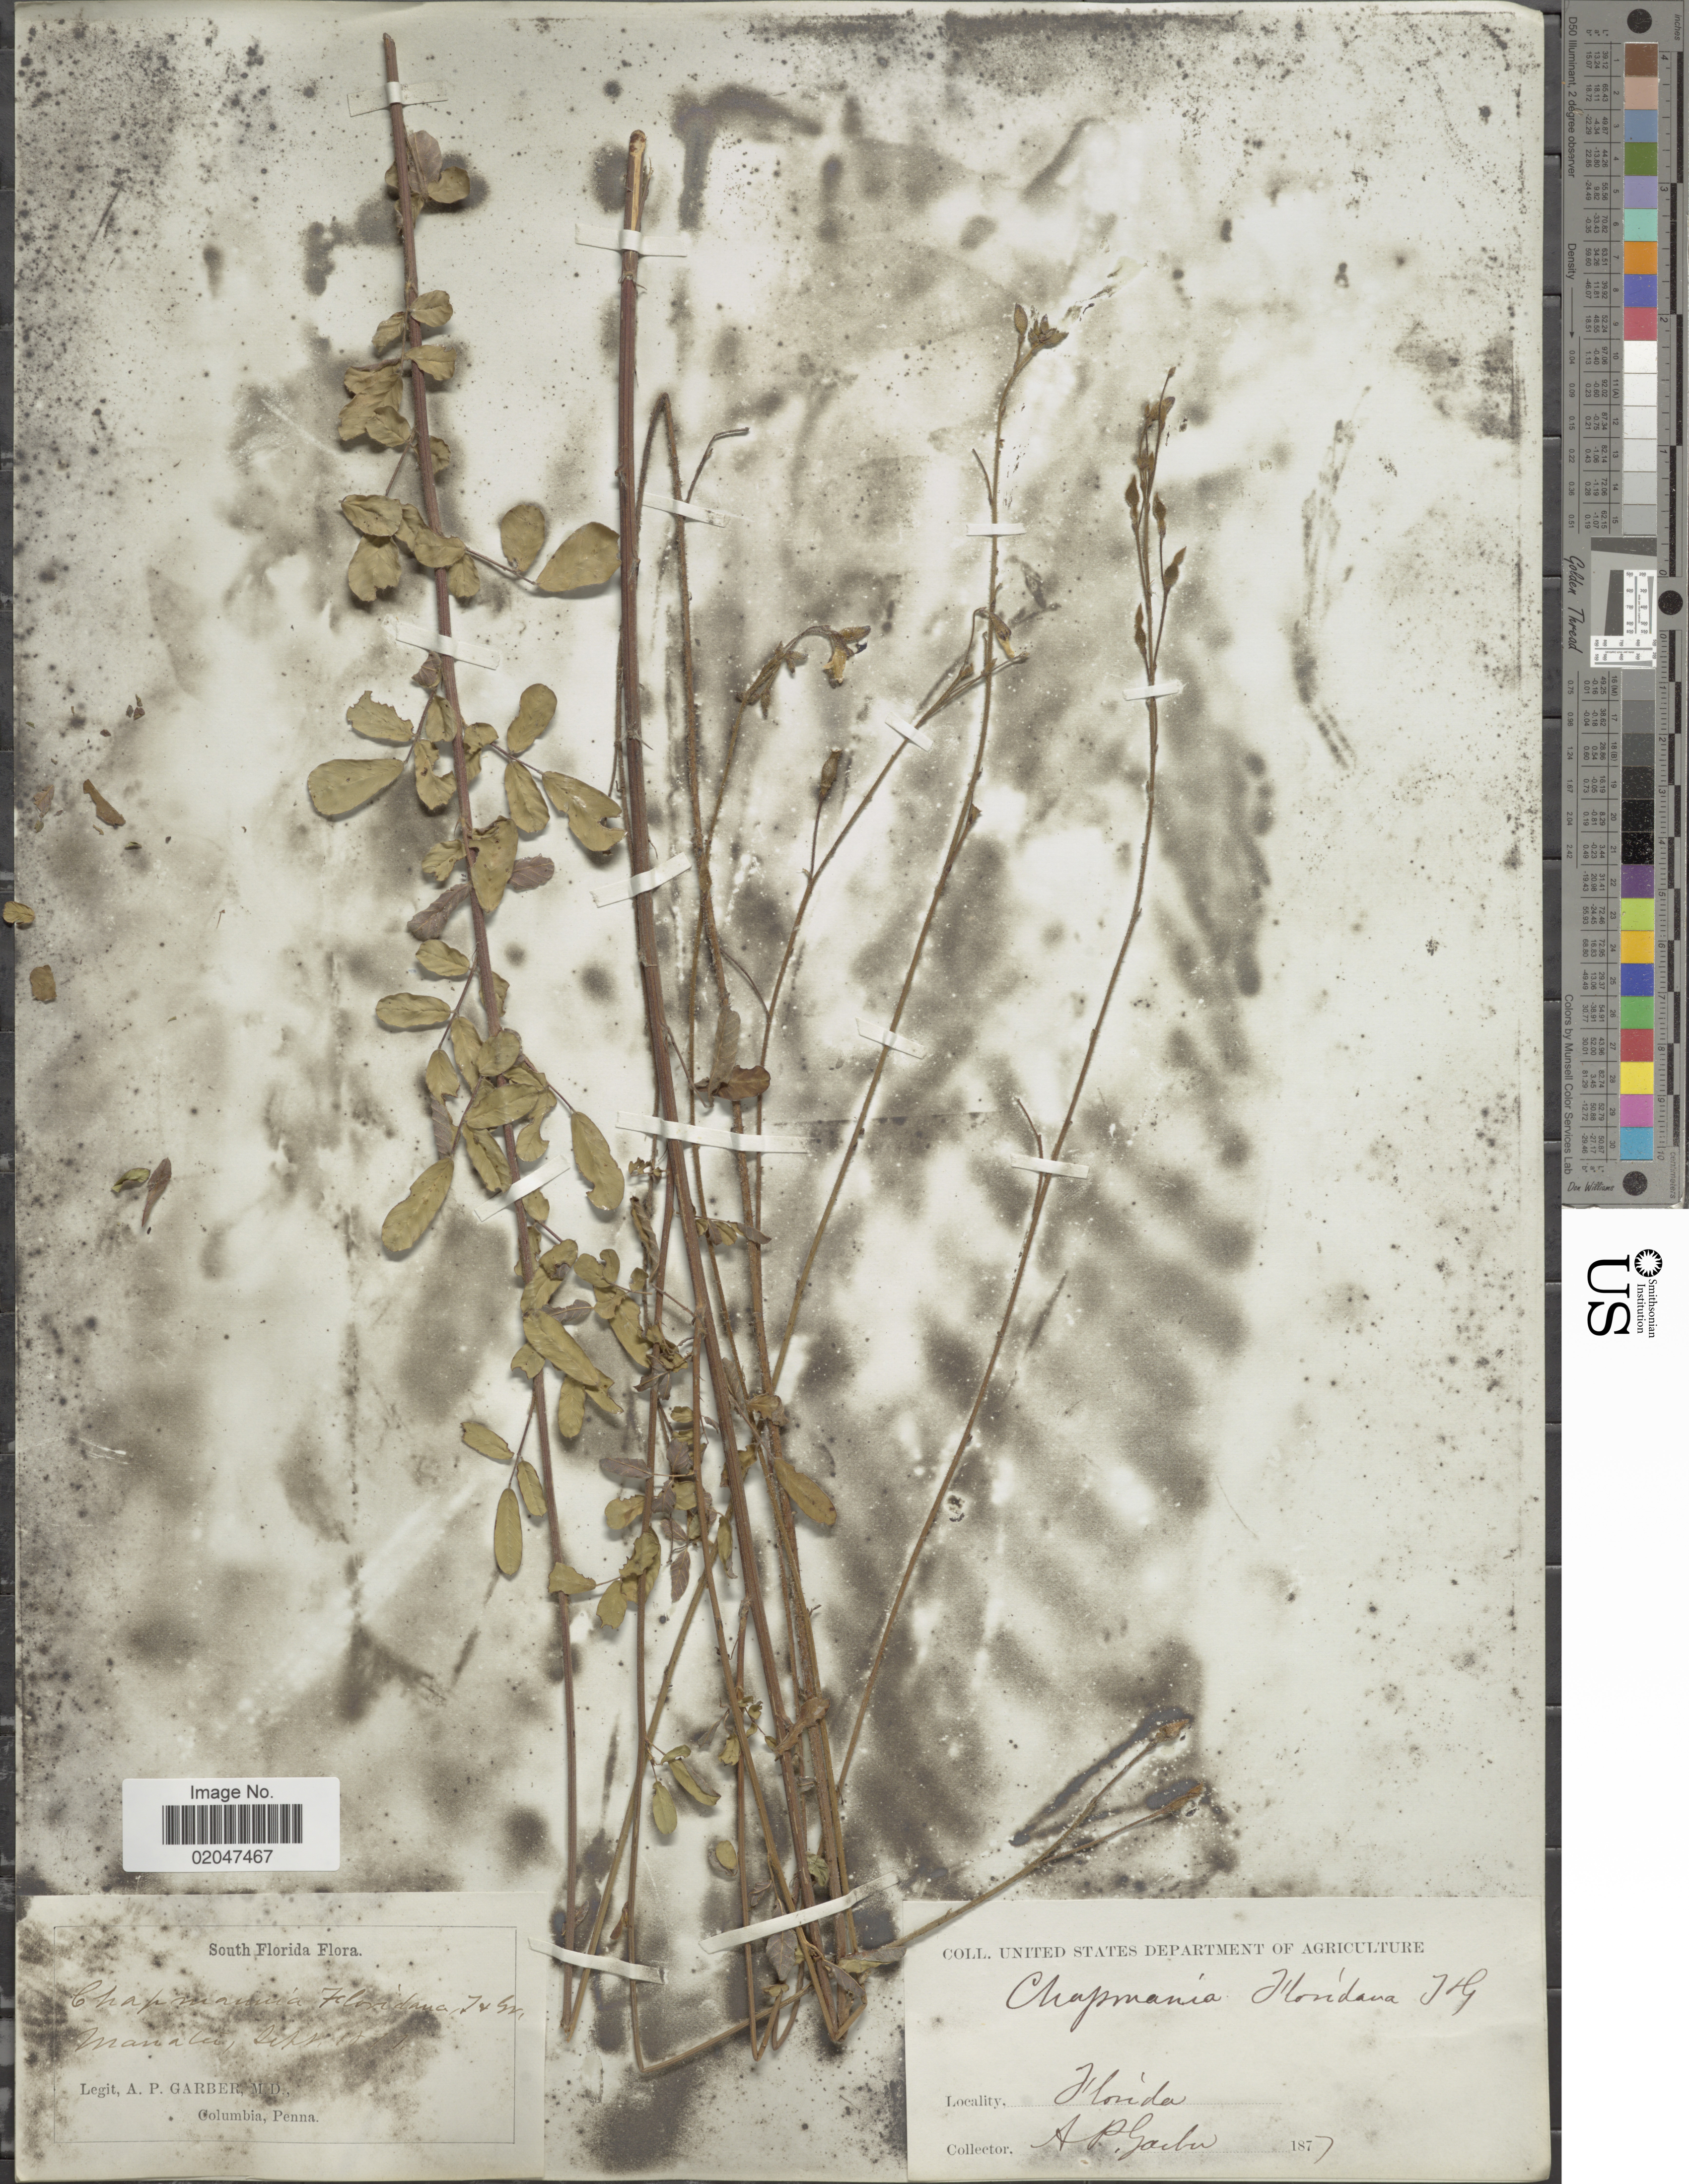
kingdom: Plantae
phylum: Tracheophyta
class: Magnoliopsida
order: Fabales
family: Fabaceae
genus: Chapmannia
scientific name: Chapmannia floridana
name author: Torr. & A. Gray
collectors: A. P. Garber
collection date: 1877-09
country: United States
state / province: Florida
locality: Southern Florida. Manatee